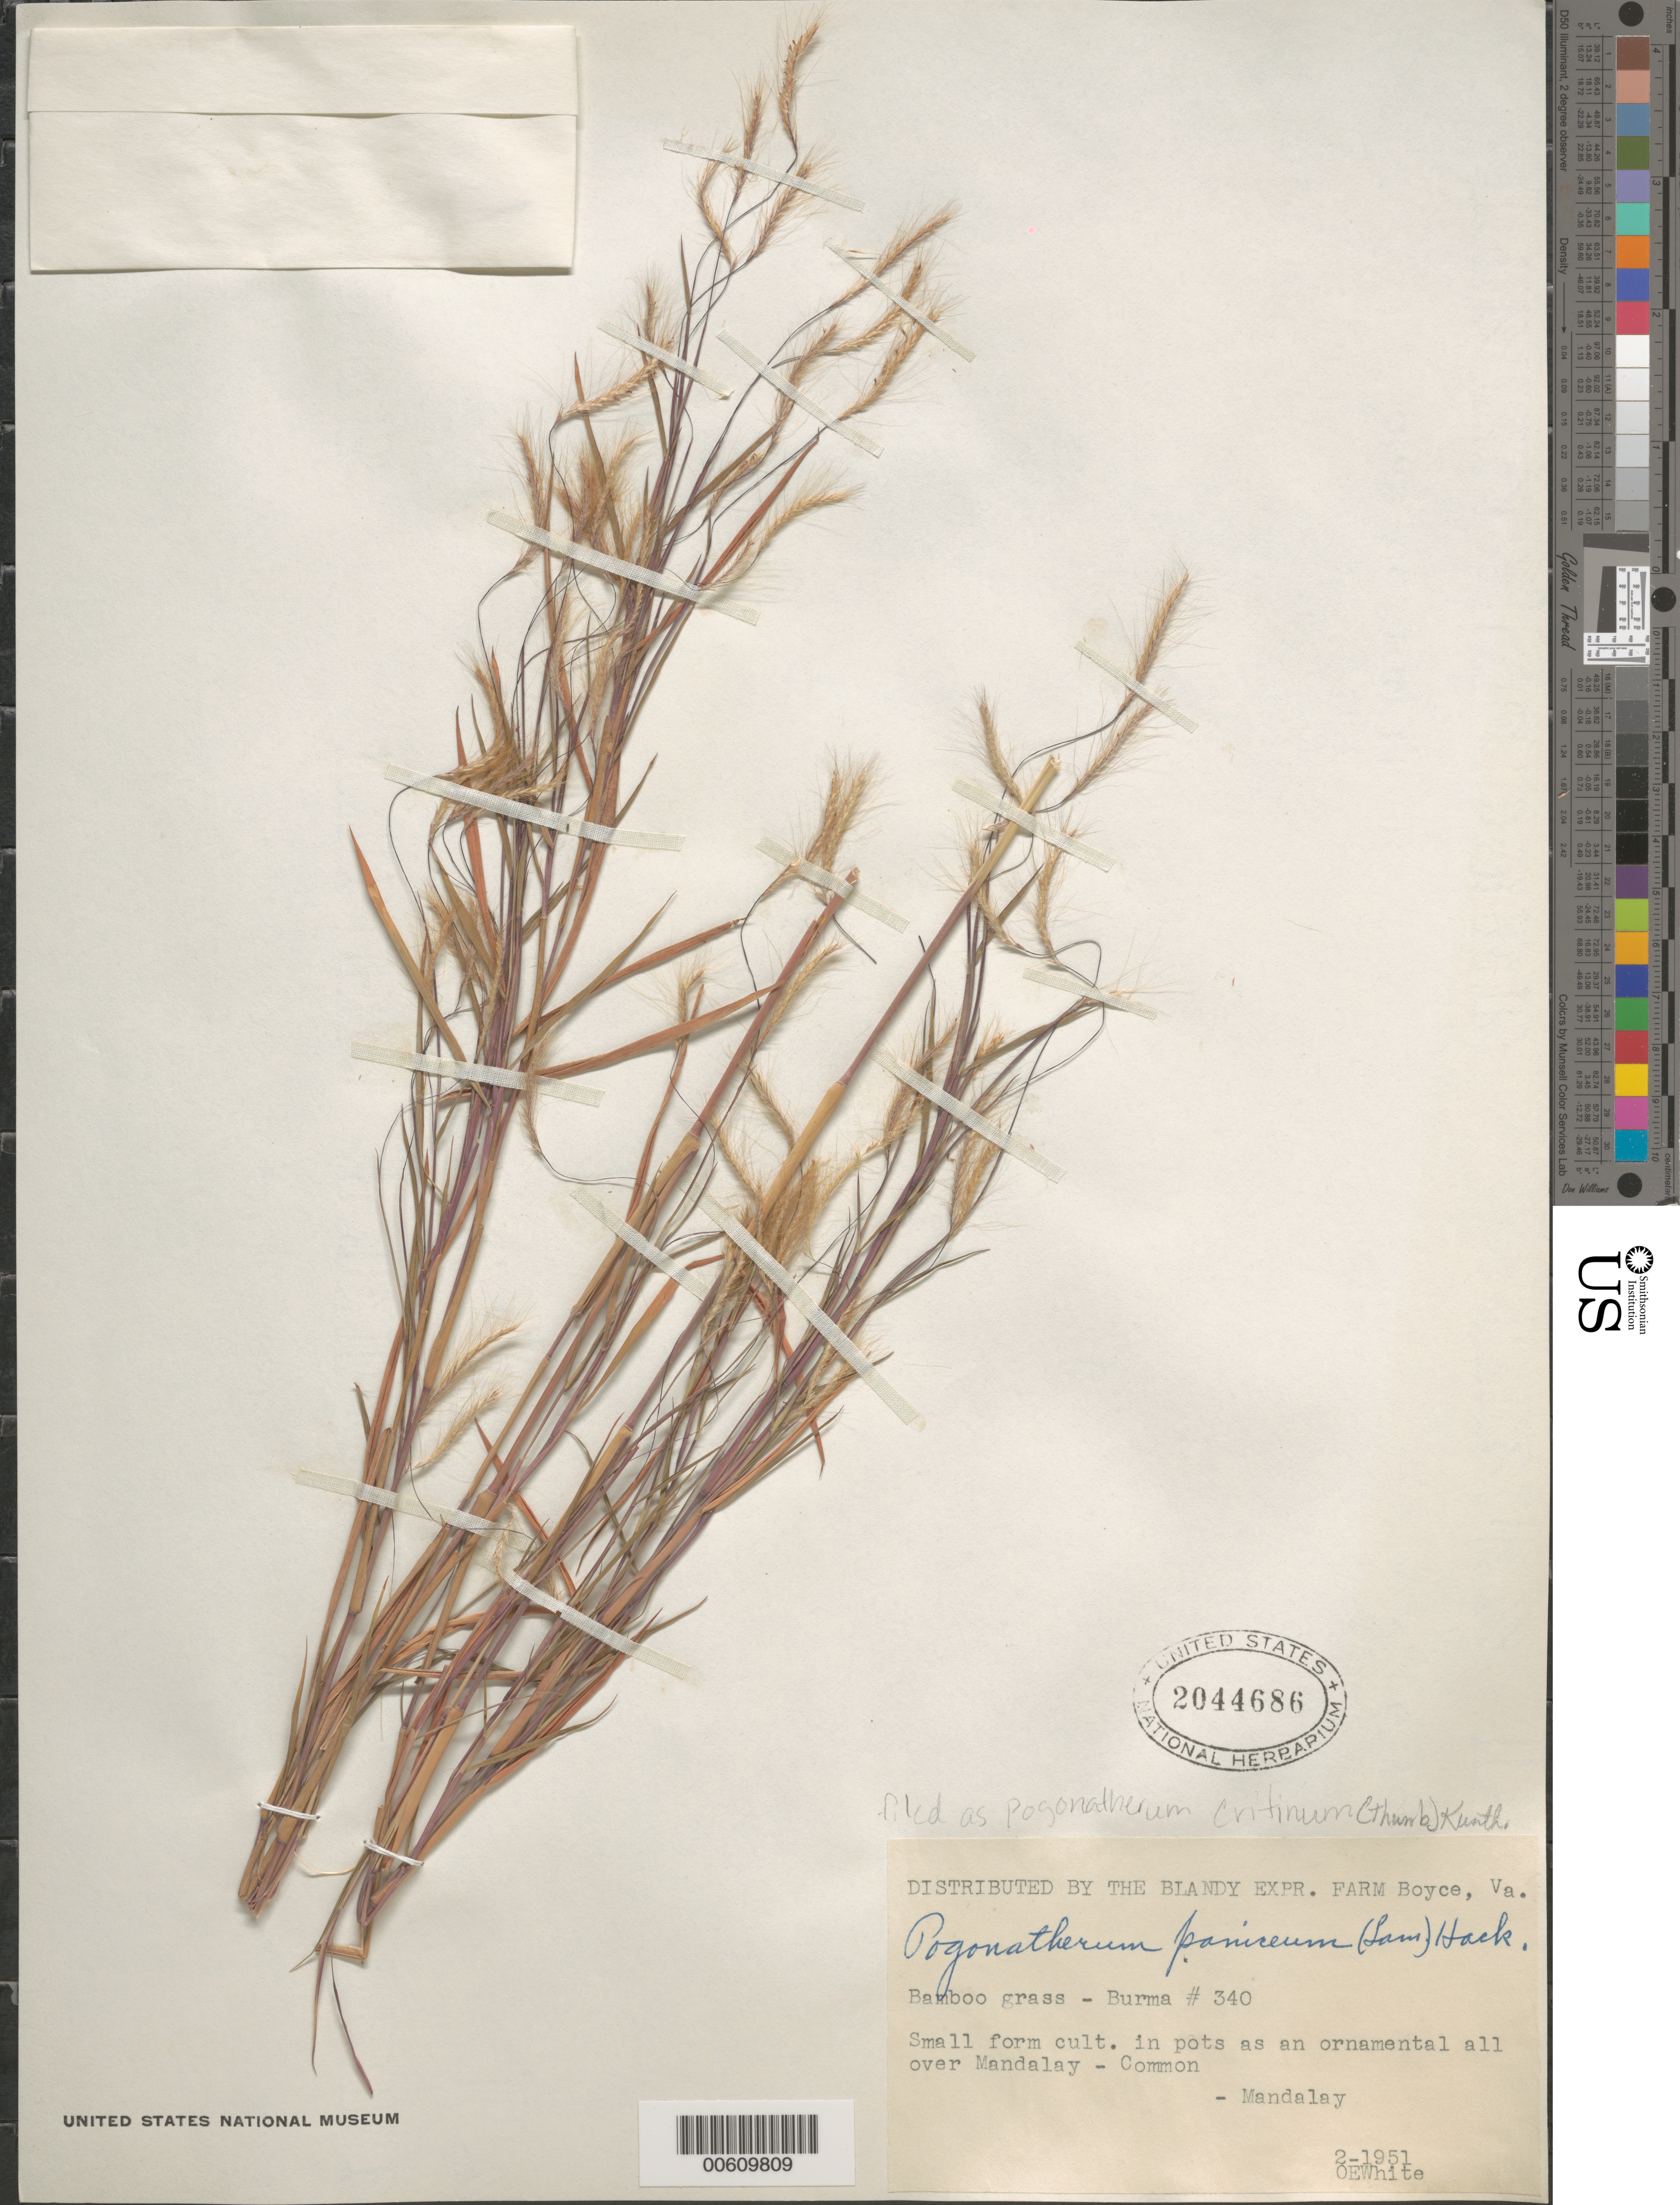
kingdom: Plantae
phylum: Tracheophyta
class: Liliopsida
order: Poales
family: Poaceae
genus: Pogonatherum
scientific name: Pogonatherum crinitum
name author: (Thunb.) Kunth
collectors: O. E. White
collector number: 340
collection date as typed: Feb 1951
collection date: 1951-02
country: Myanmar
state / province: Mandalay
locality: Mandalay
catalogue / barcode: US 2044686